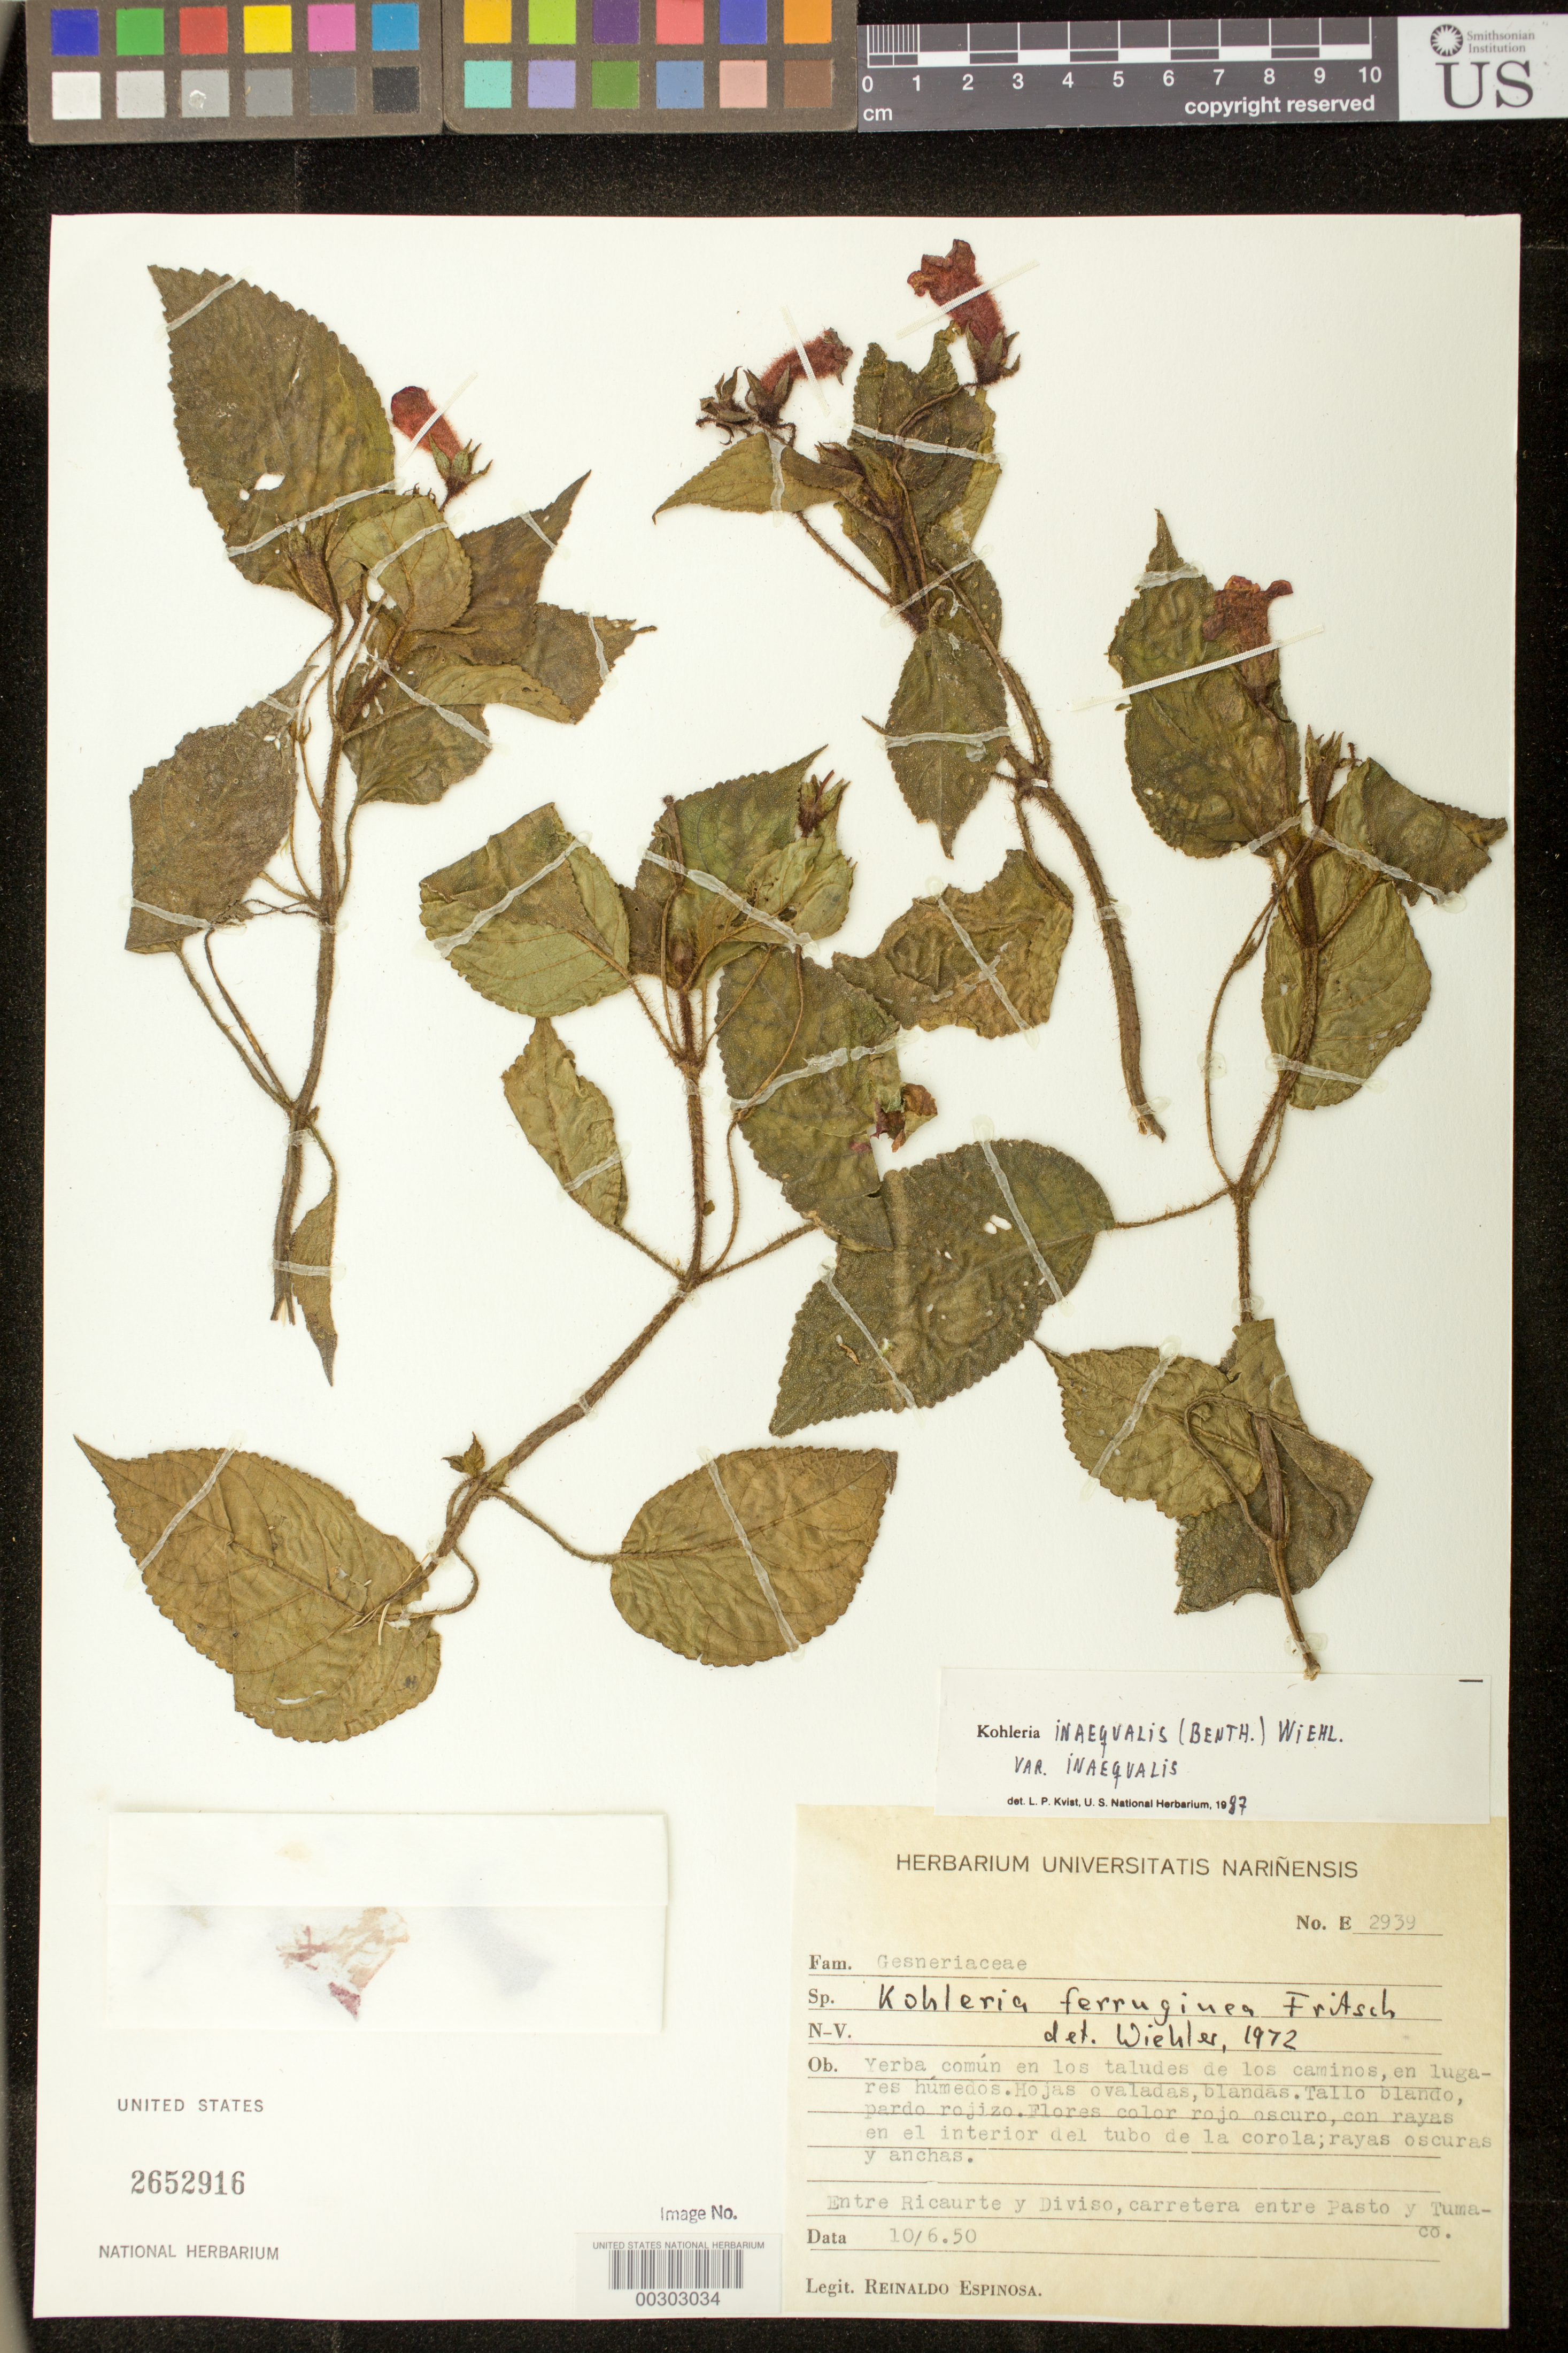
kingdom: Plantae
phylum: Tracheophyta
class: Magnoliopsida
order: Lamiales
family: Gesneriaceae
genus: Kohleria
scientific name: Kohleria inaequalis var. inaequalis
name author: (Benth.) Wiehler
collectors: R. Espinosa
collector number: E- 2939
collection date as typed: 10 Jun 1950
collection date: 1950-06-10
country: Colombia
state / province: Nariño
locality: Between Ricaurte and Diviso, highway between Pasto and Tumaco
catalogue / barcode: US 2652916